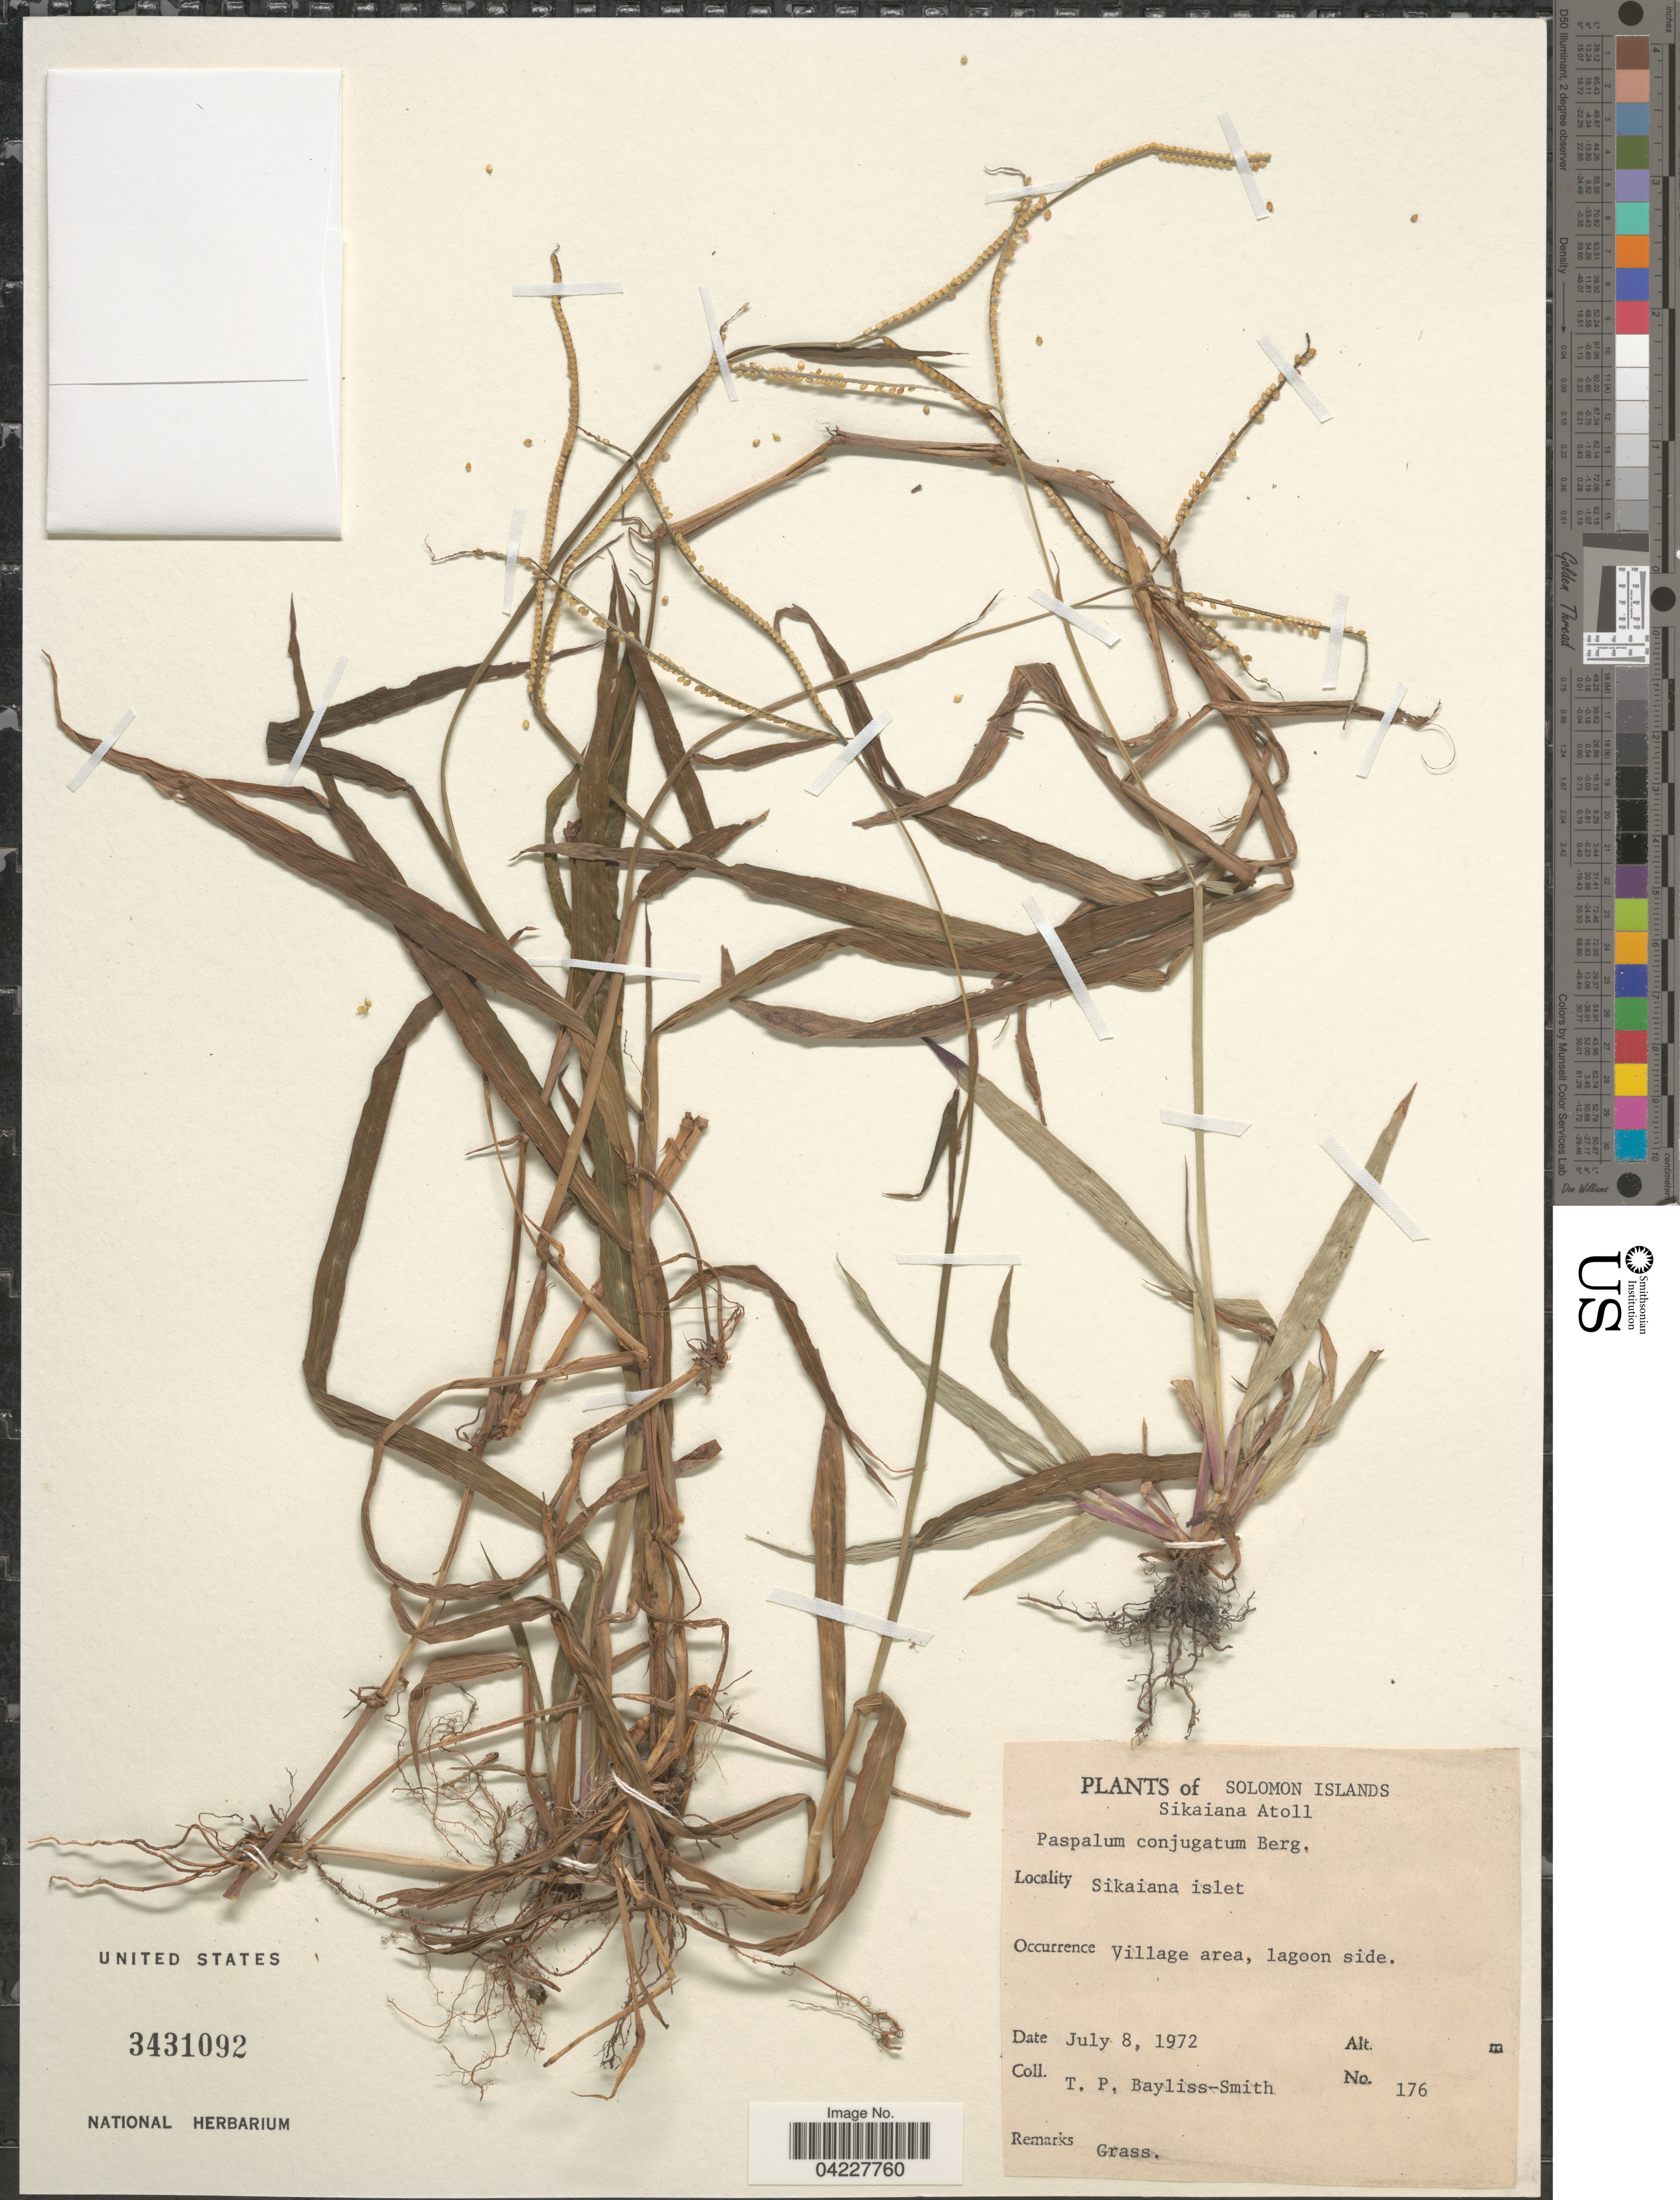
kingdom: Plantae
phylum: Tracheophyta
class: Liliopsida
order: Poales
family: Poaceae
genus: Paspalum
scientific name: Paspalum conjugatum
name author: P.J. Bergius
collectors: T. P. Bayliss-Smith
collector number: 176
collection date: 1972-07-08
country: Solomon Islands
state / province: Solomon Island Outliers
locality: Sikaiana Atoll. Sikaiana islet. Village area, lagoon side.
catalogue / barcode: US 3431092